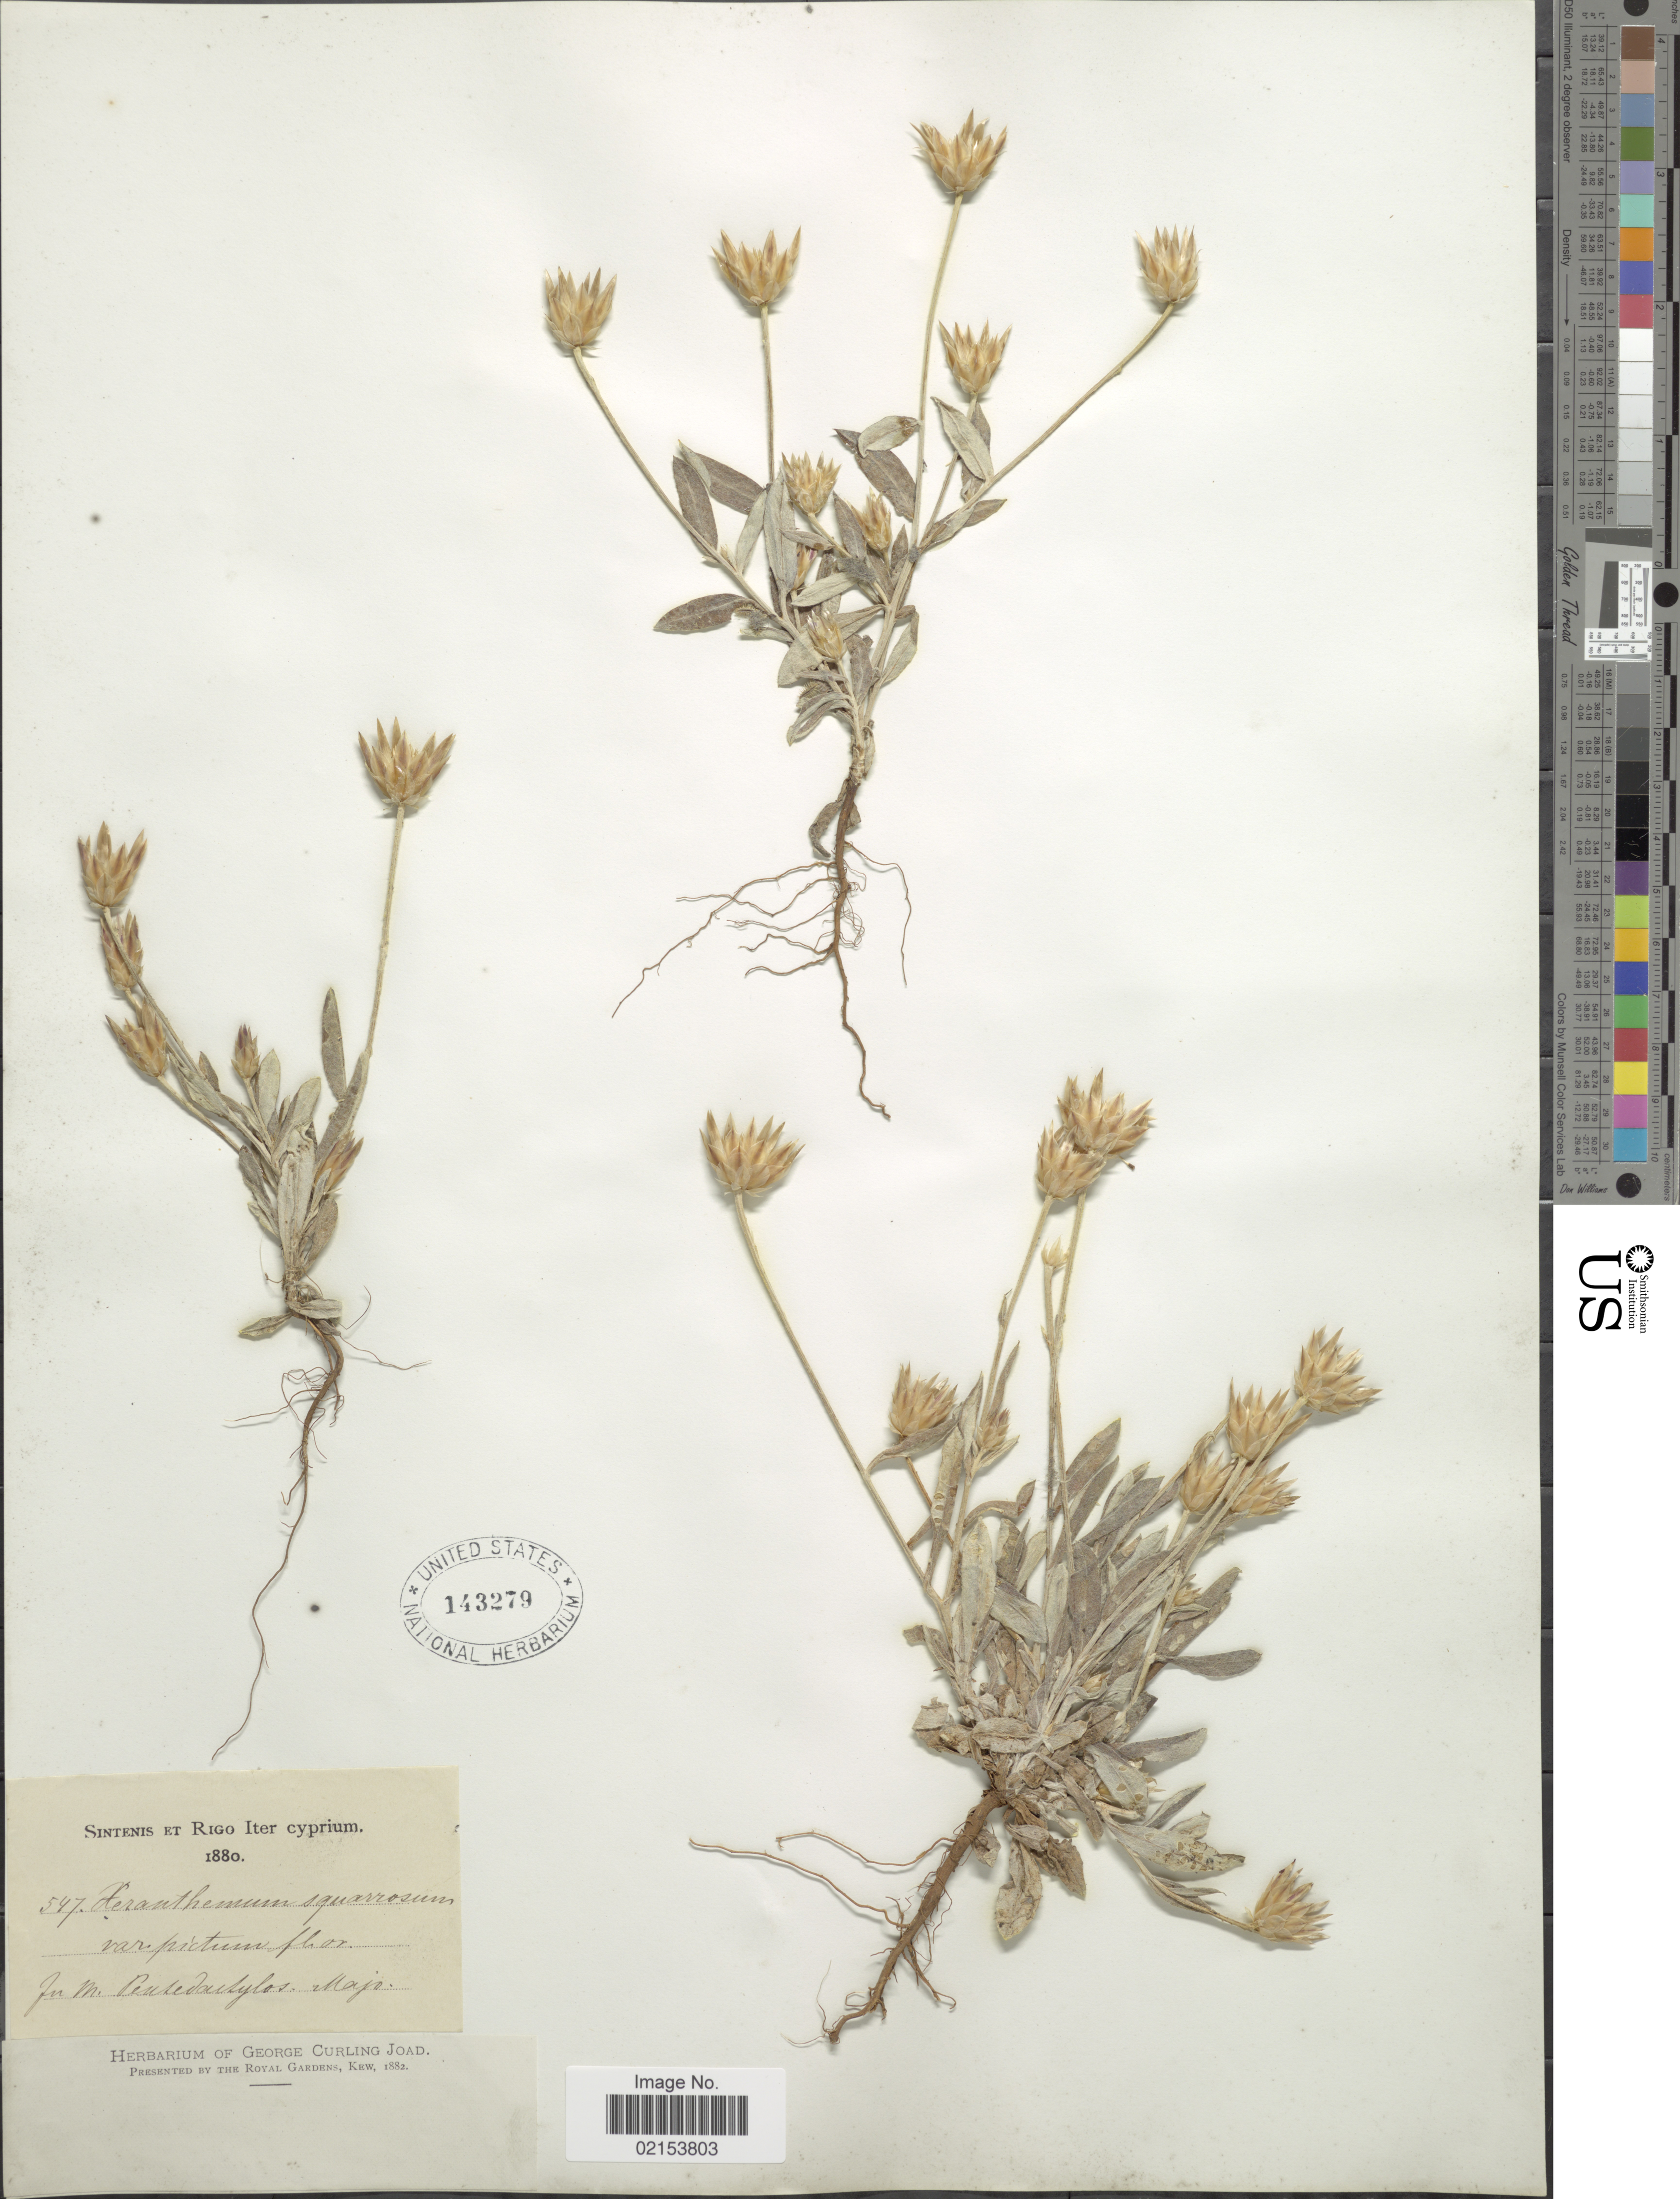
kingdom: Plantae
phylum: Tracheophyta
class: Magnoliopsida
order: Asterales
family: Asteraceae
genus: Xeranthemum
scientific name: Xeranthemum squarrosum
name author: Boiss.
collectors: -. Sintenis & -- Rigo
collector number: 547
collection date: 1880-05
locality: Cypricum. In M. Pentestylos [interpreted]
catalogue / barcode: US 143279